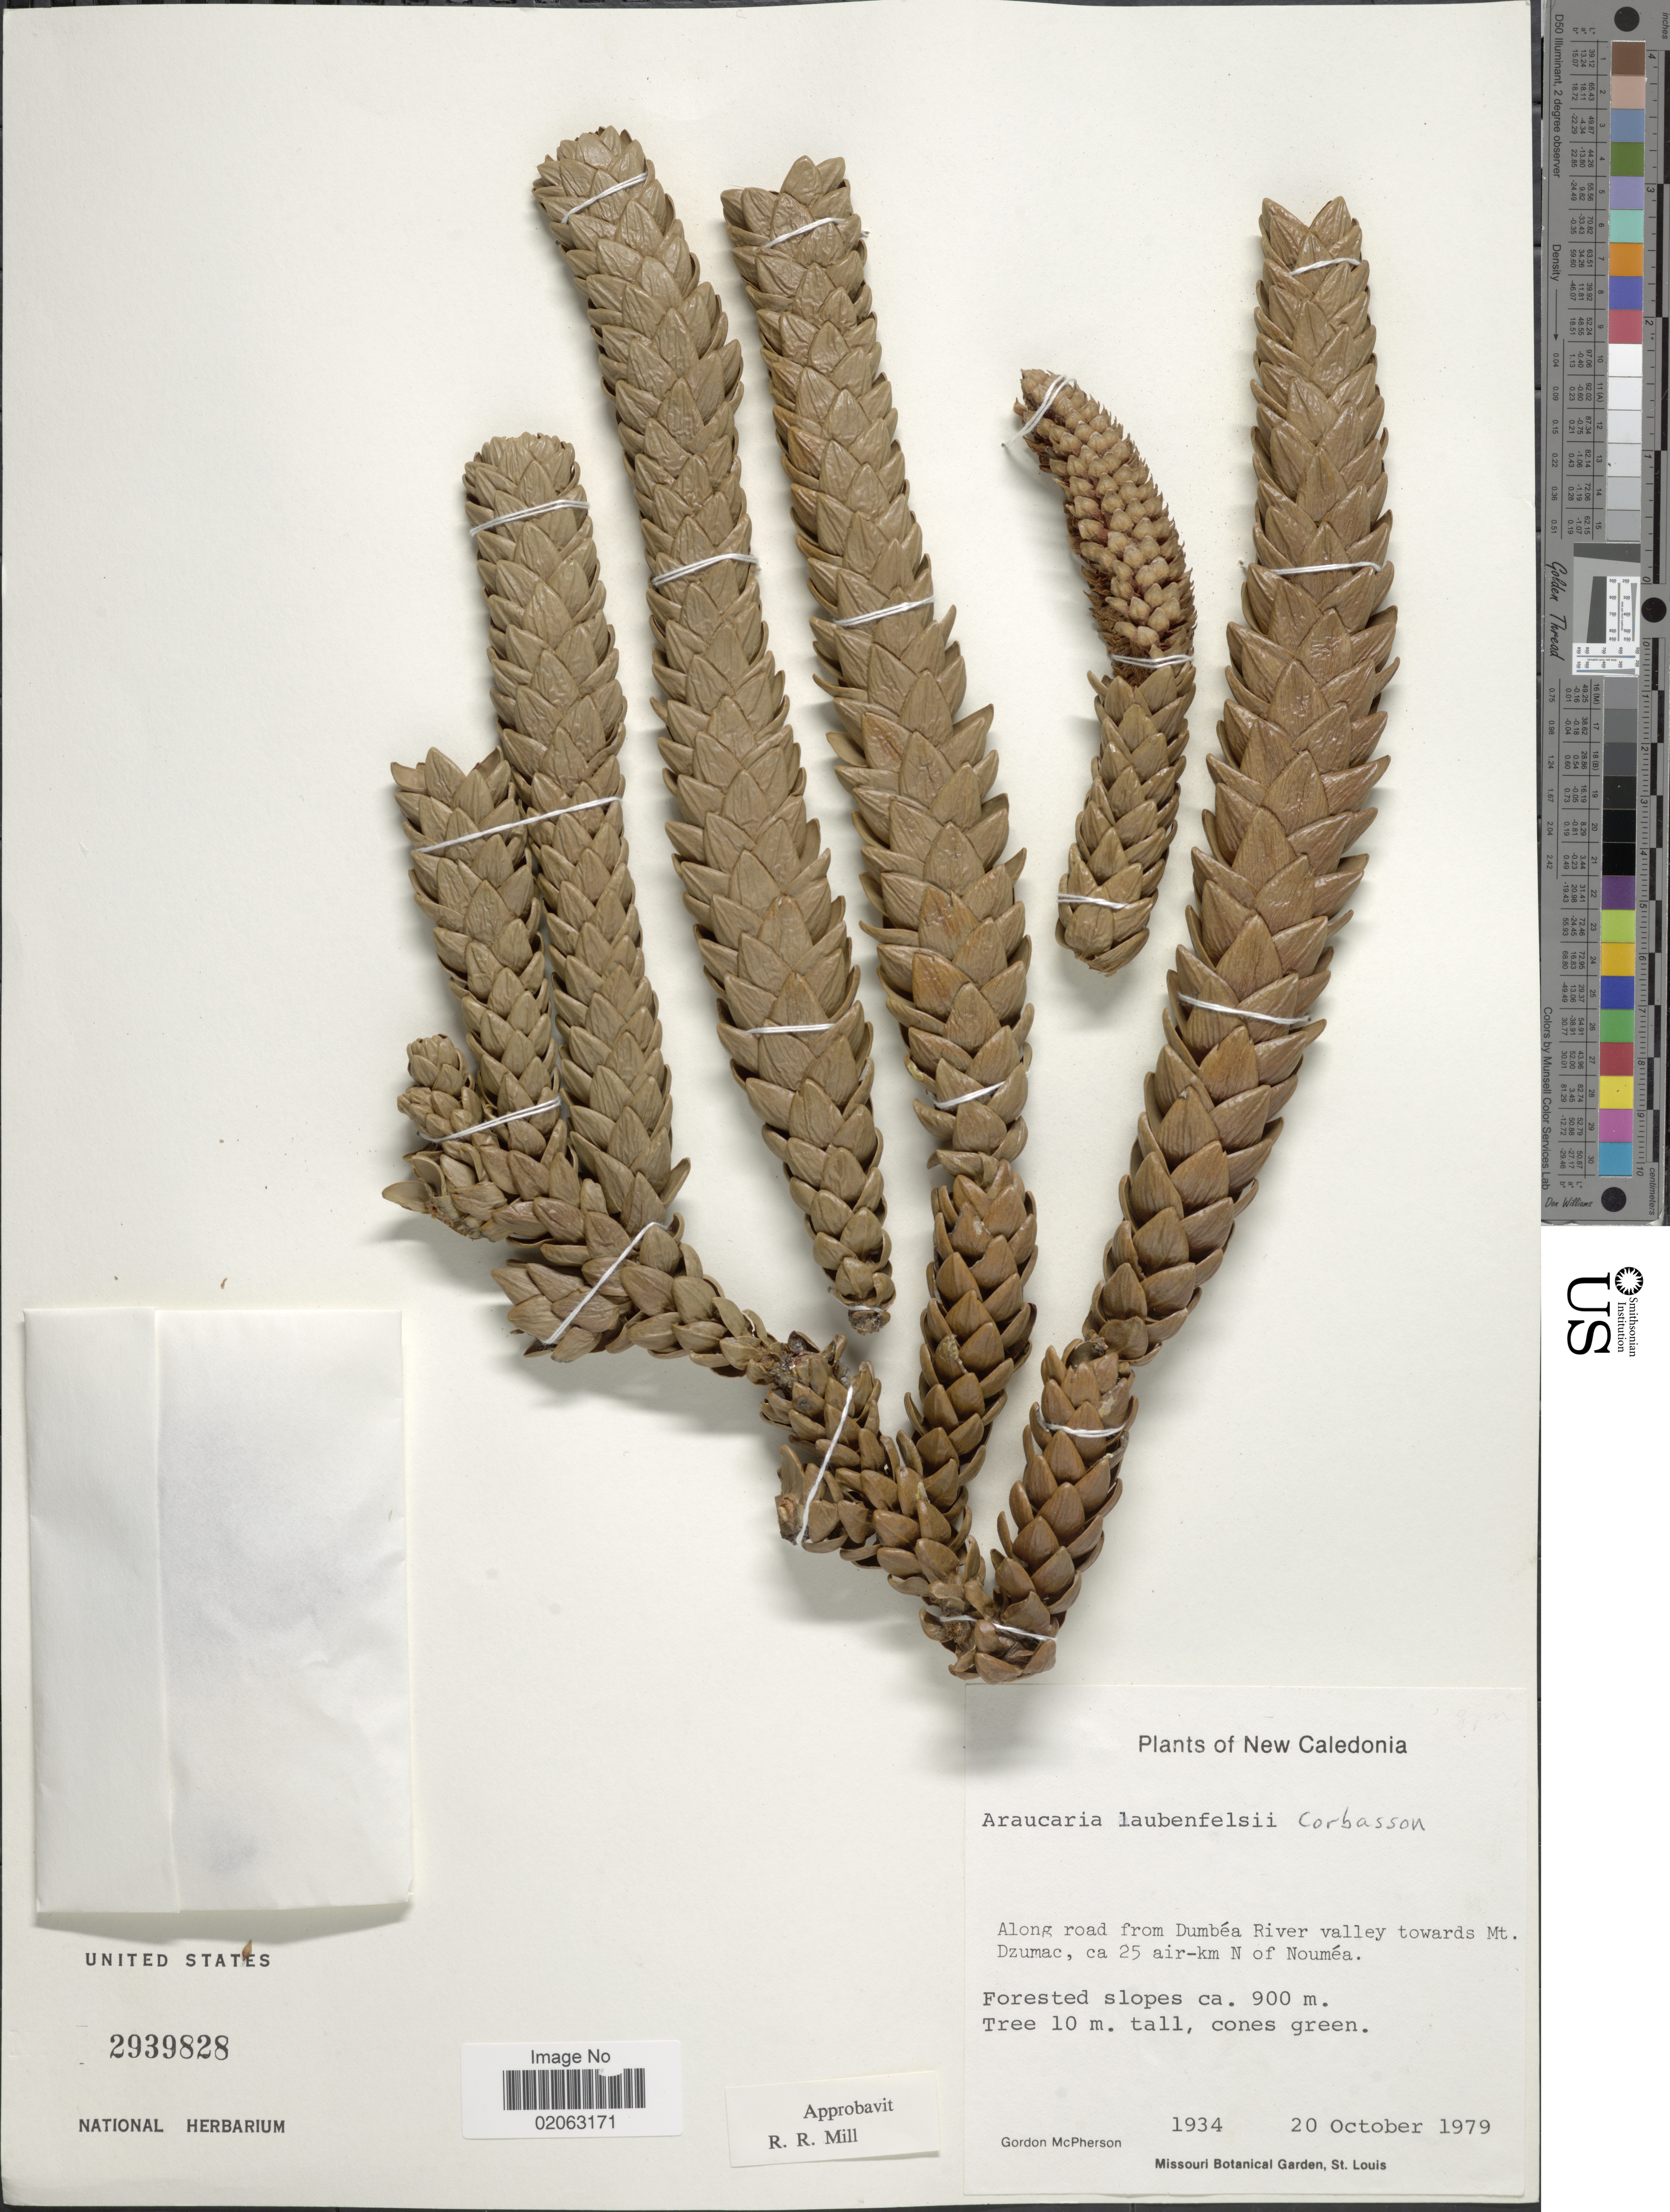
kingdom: Plantae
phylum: Tracheophyta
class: Pinopsida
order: Pinales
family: Araucariaceae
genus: Araucaria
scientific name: Araucaria laubenfelsii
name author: Corbasson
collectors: G. McPherson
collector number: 1934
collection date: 1979-10-20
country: New Caledonia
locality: Along road from Dumbea River valley towards Mt. dzumac, ca 24 air-km N of Noumea.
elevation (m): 900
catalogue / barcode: US 2939828